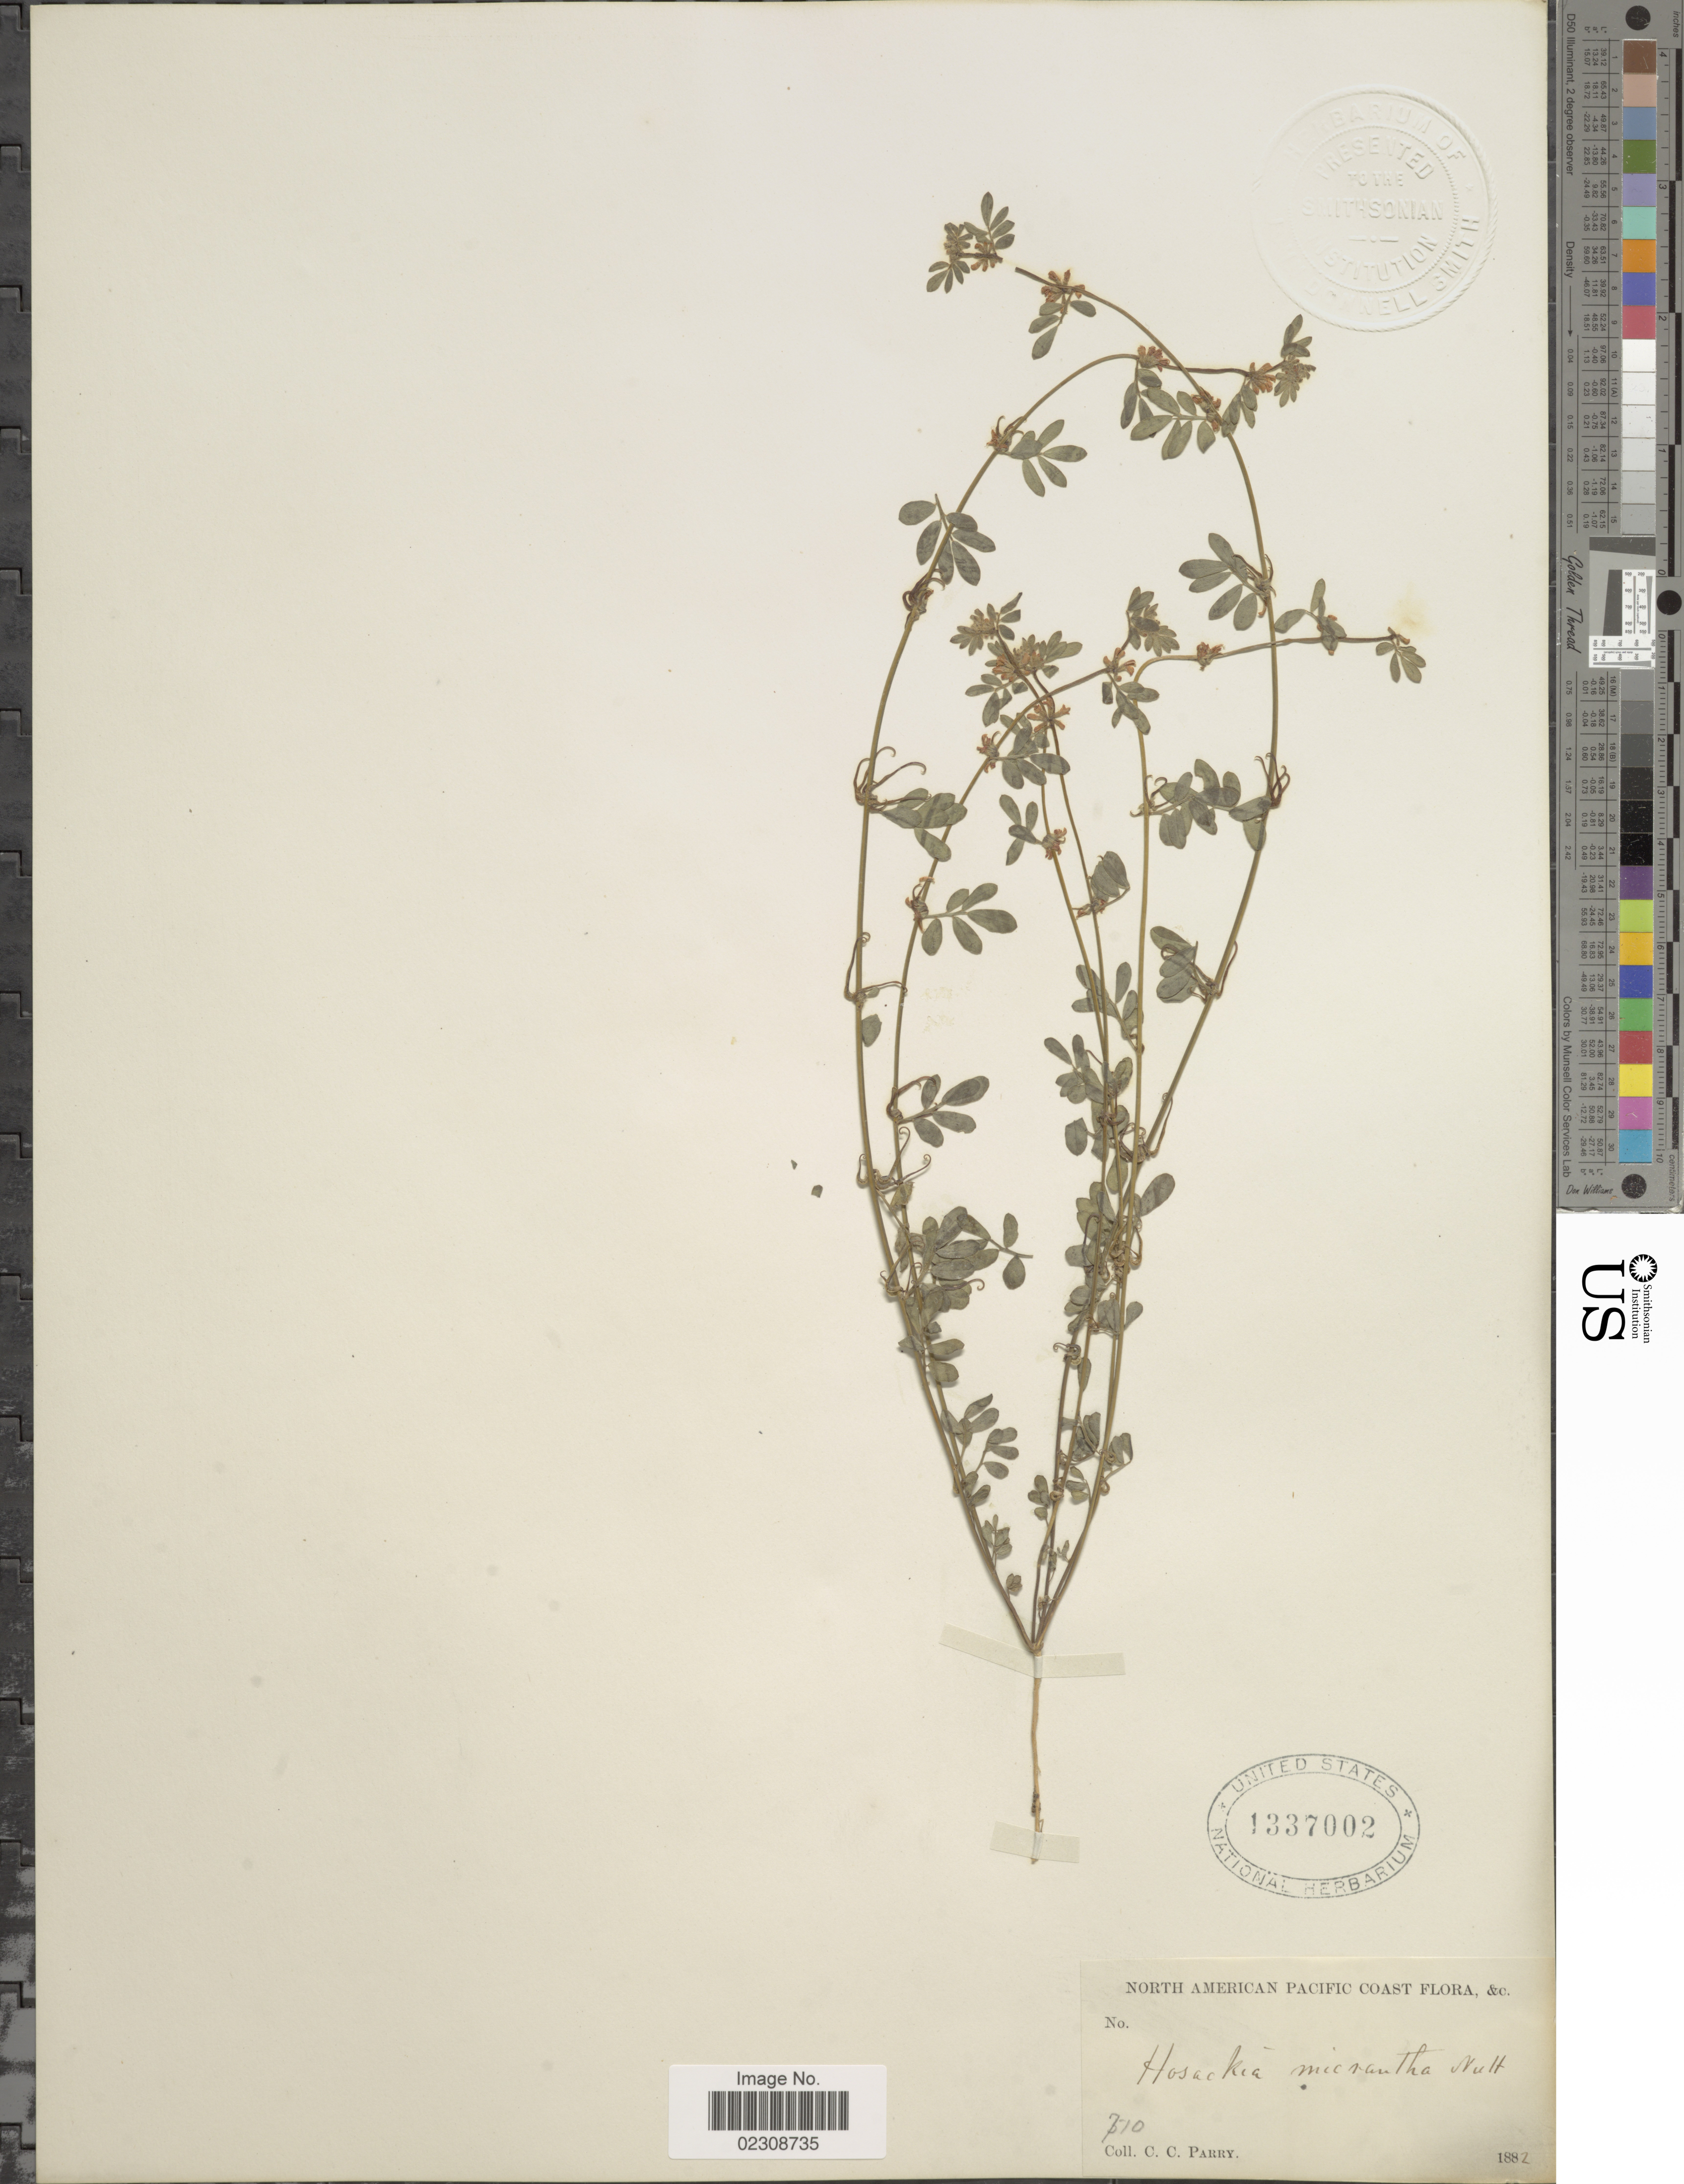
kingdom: Plantae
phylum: Tracheophyta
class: Magnoliopsida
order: Fabales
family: Fabaceae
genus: Syrmatium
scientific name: Syrmatium micranthum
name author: (Torr. & A. Gray) Greene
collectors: C. C. Parry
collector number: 710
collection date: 1882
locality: North American Pacific Coast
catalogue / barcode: US 1337002